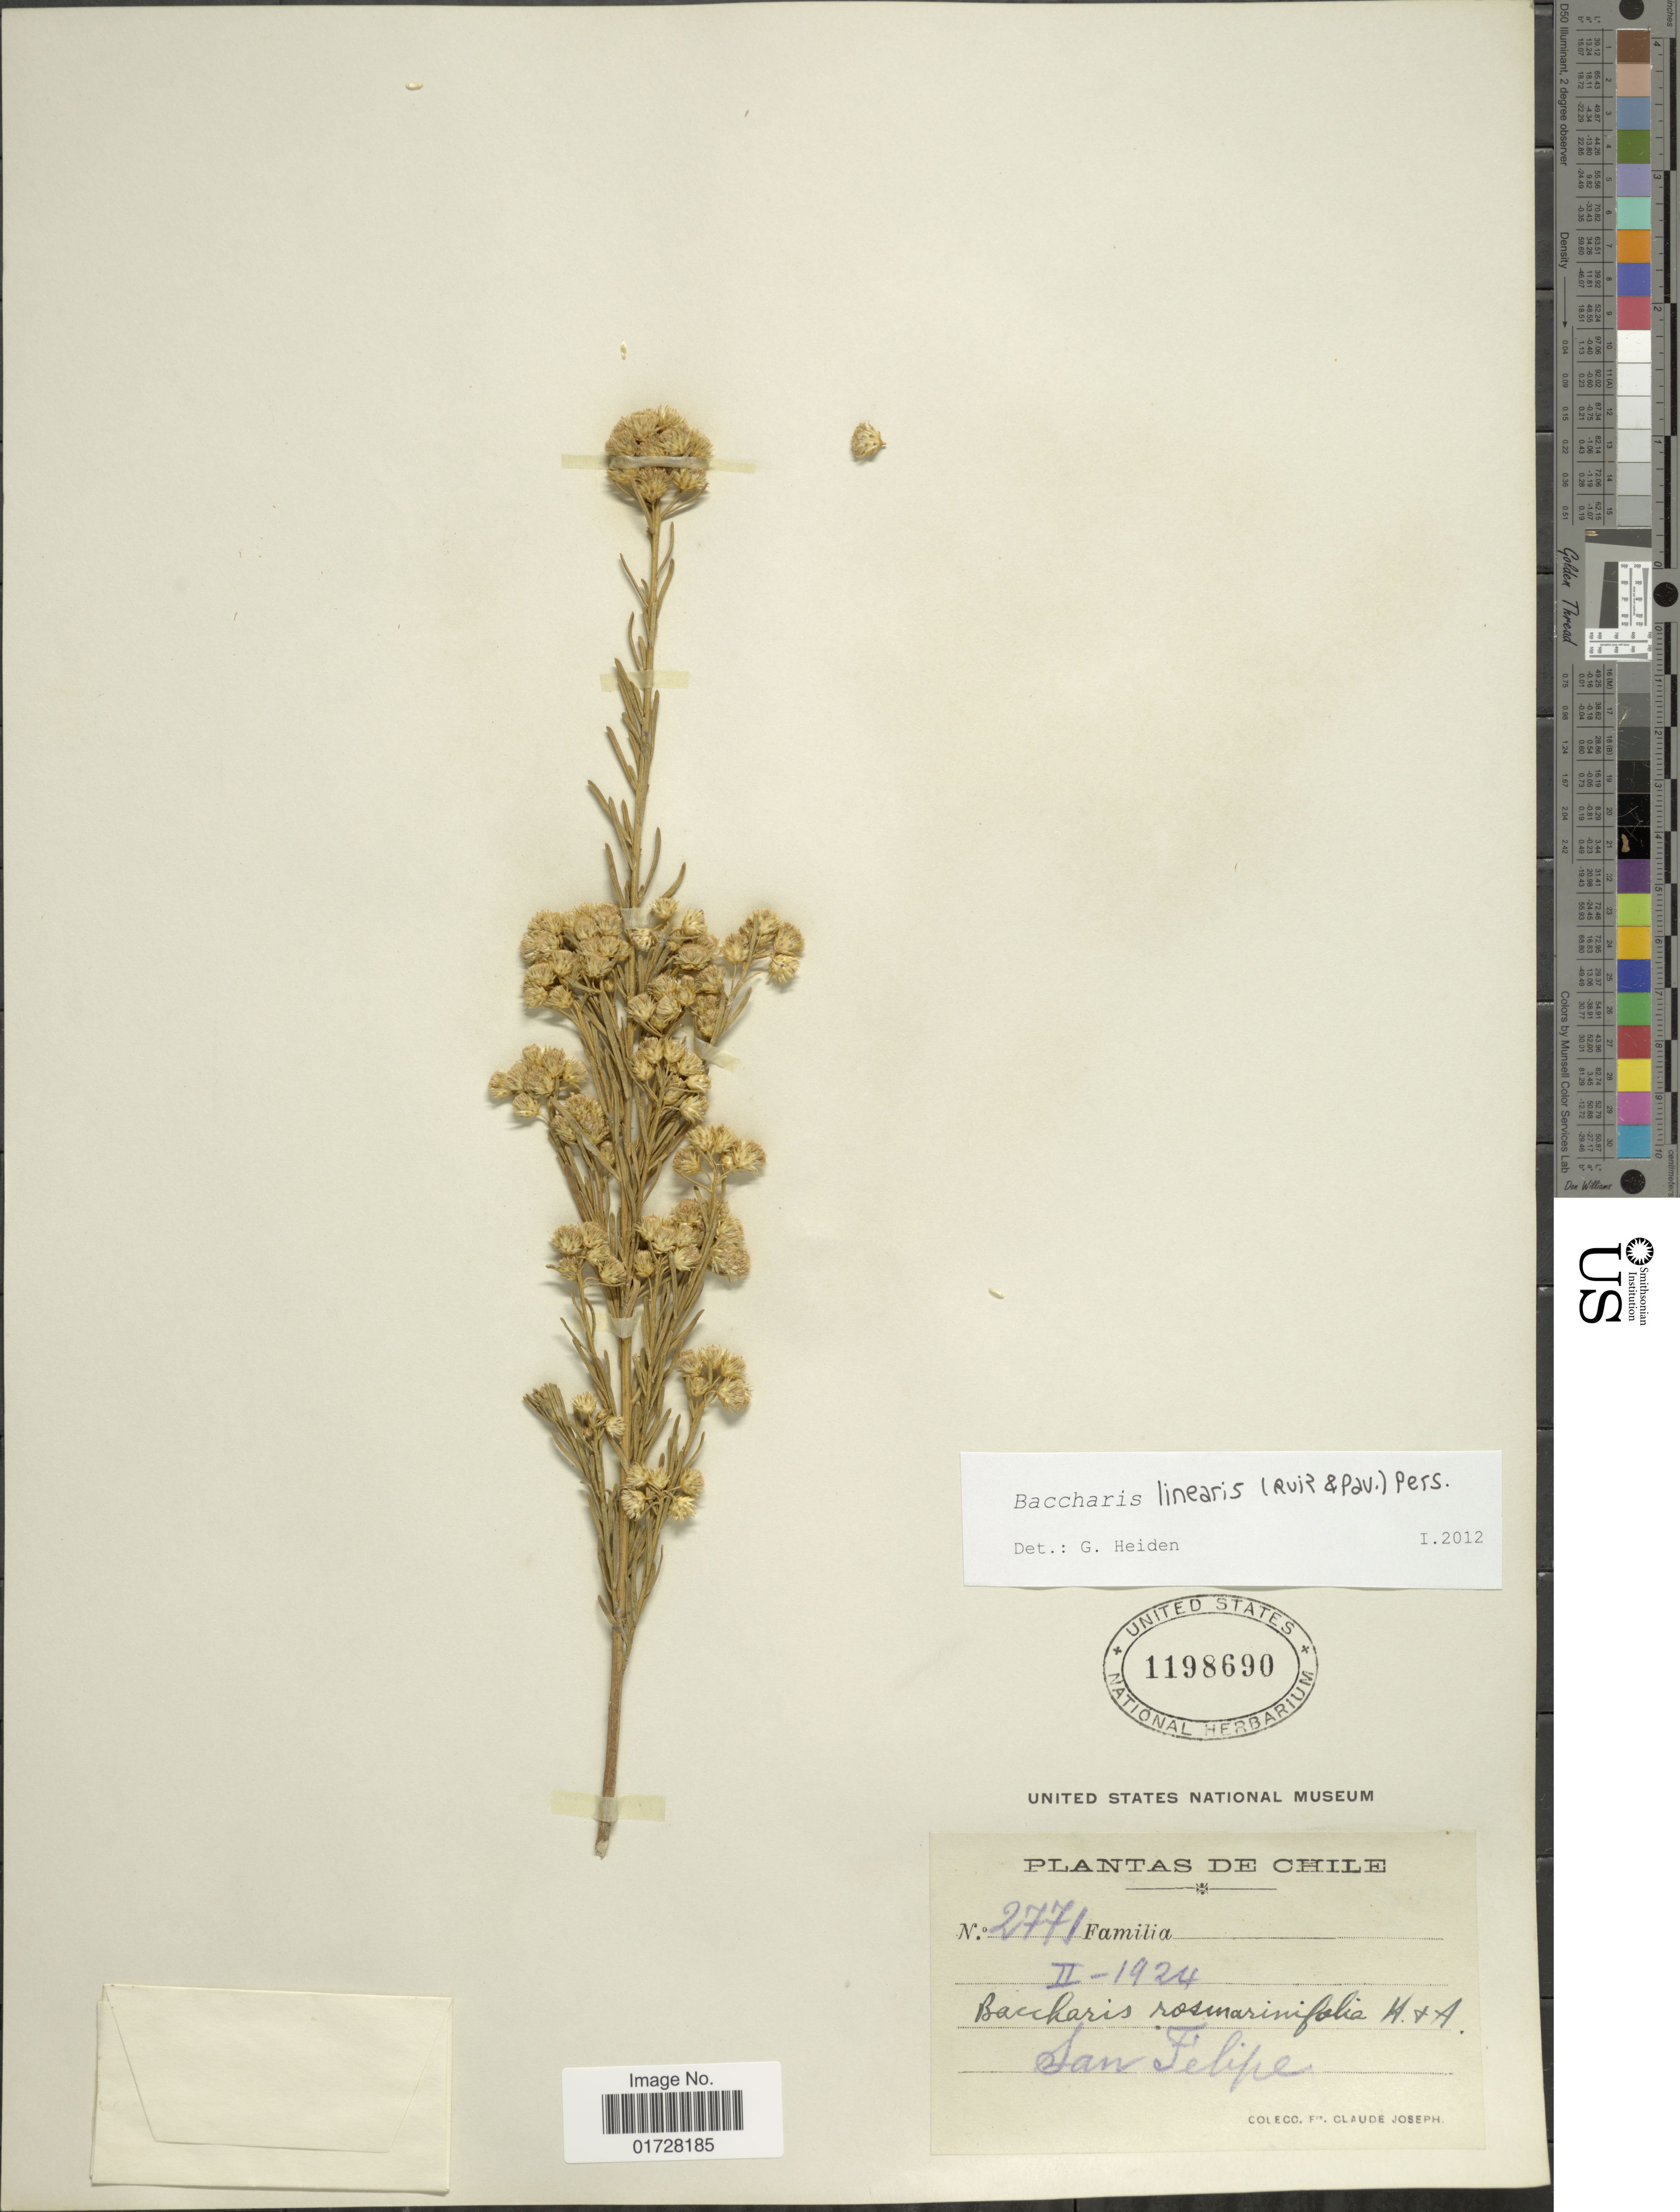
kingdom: Plantae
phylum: Tracheophyta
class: Magnoliopsida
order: Asterales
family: Asteraceae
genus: Baccharis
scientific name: Baccharis linearis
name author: (Ruiz & Pav.) Pers.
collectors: Bro. Claude-Joseph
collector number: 2771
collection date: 1924-02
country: Chile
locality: San Felipe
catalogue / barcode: US 1198690